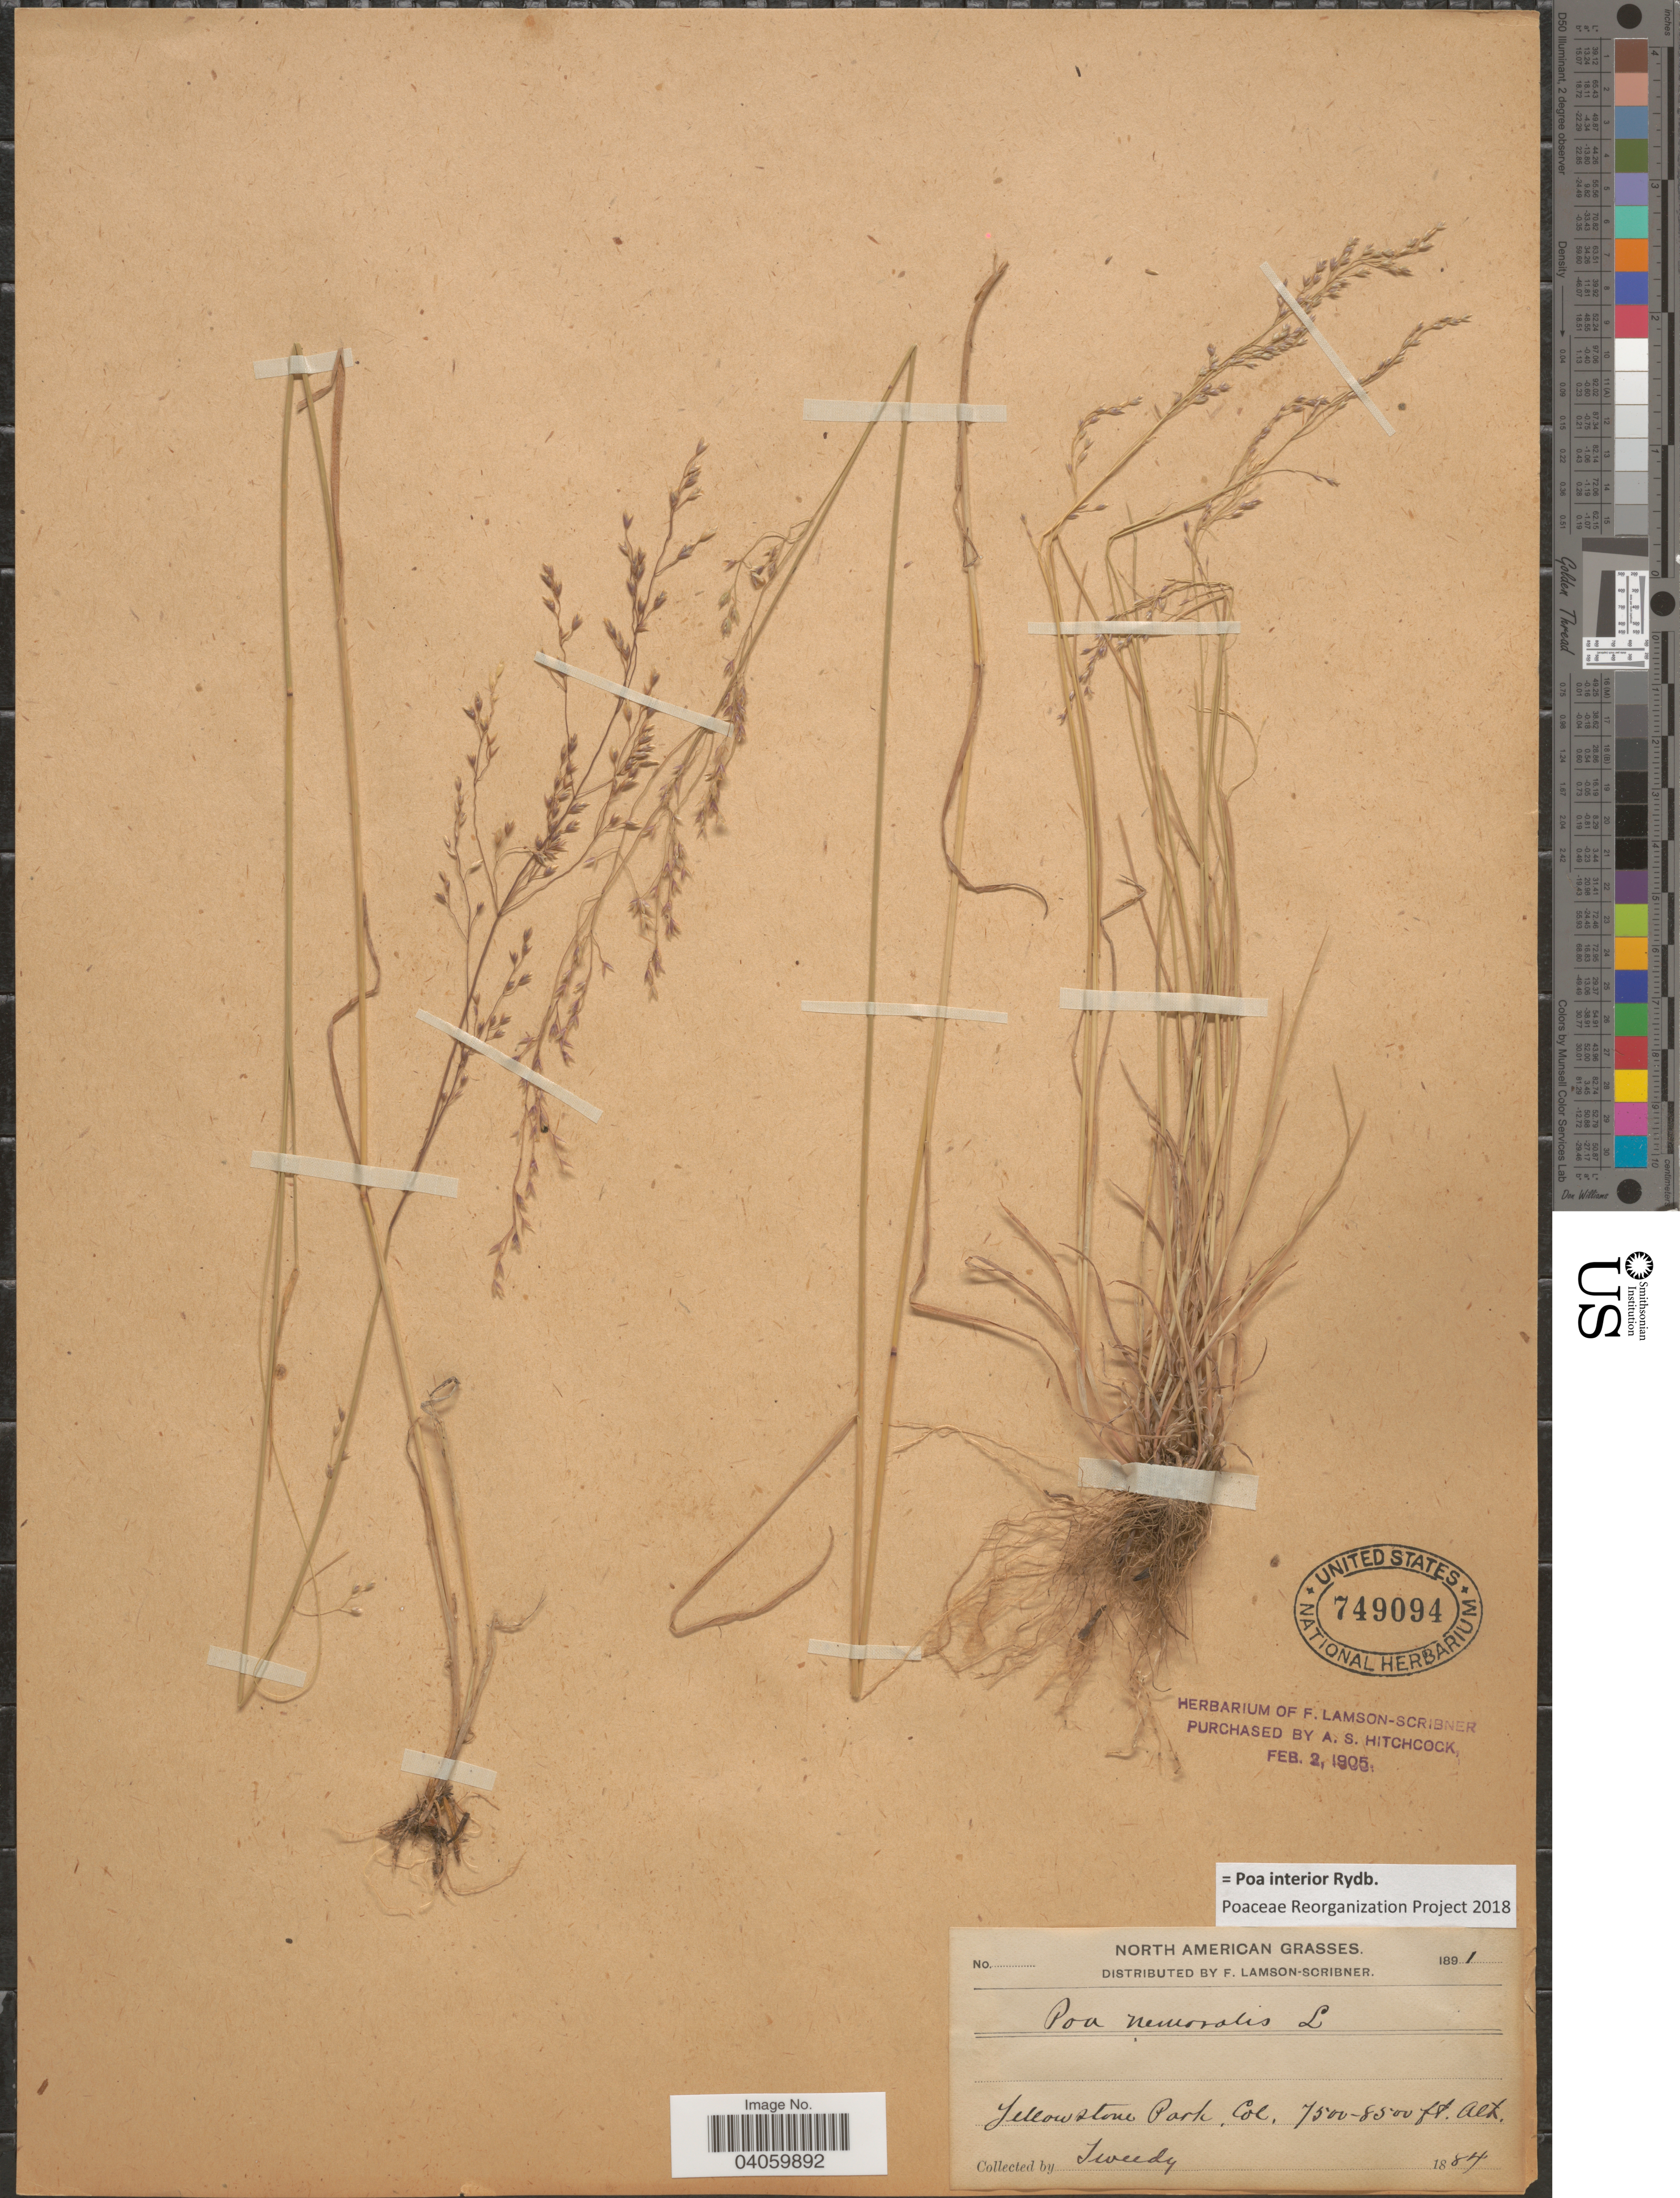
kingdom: Plantae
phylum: Tracheophyta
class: Liliopsida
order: Poales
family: Poaceae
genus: Poa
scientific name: Poa interior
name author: Rydb.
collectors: Tweedy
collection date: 1884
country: United States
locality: Yellowstone Park.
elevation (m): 2286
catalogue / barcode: US 749094